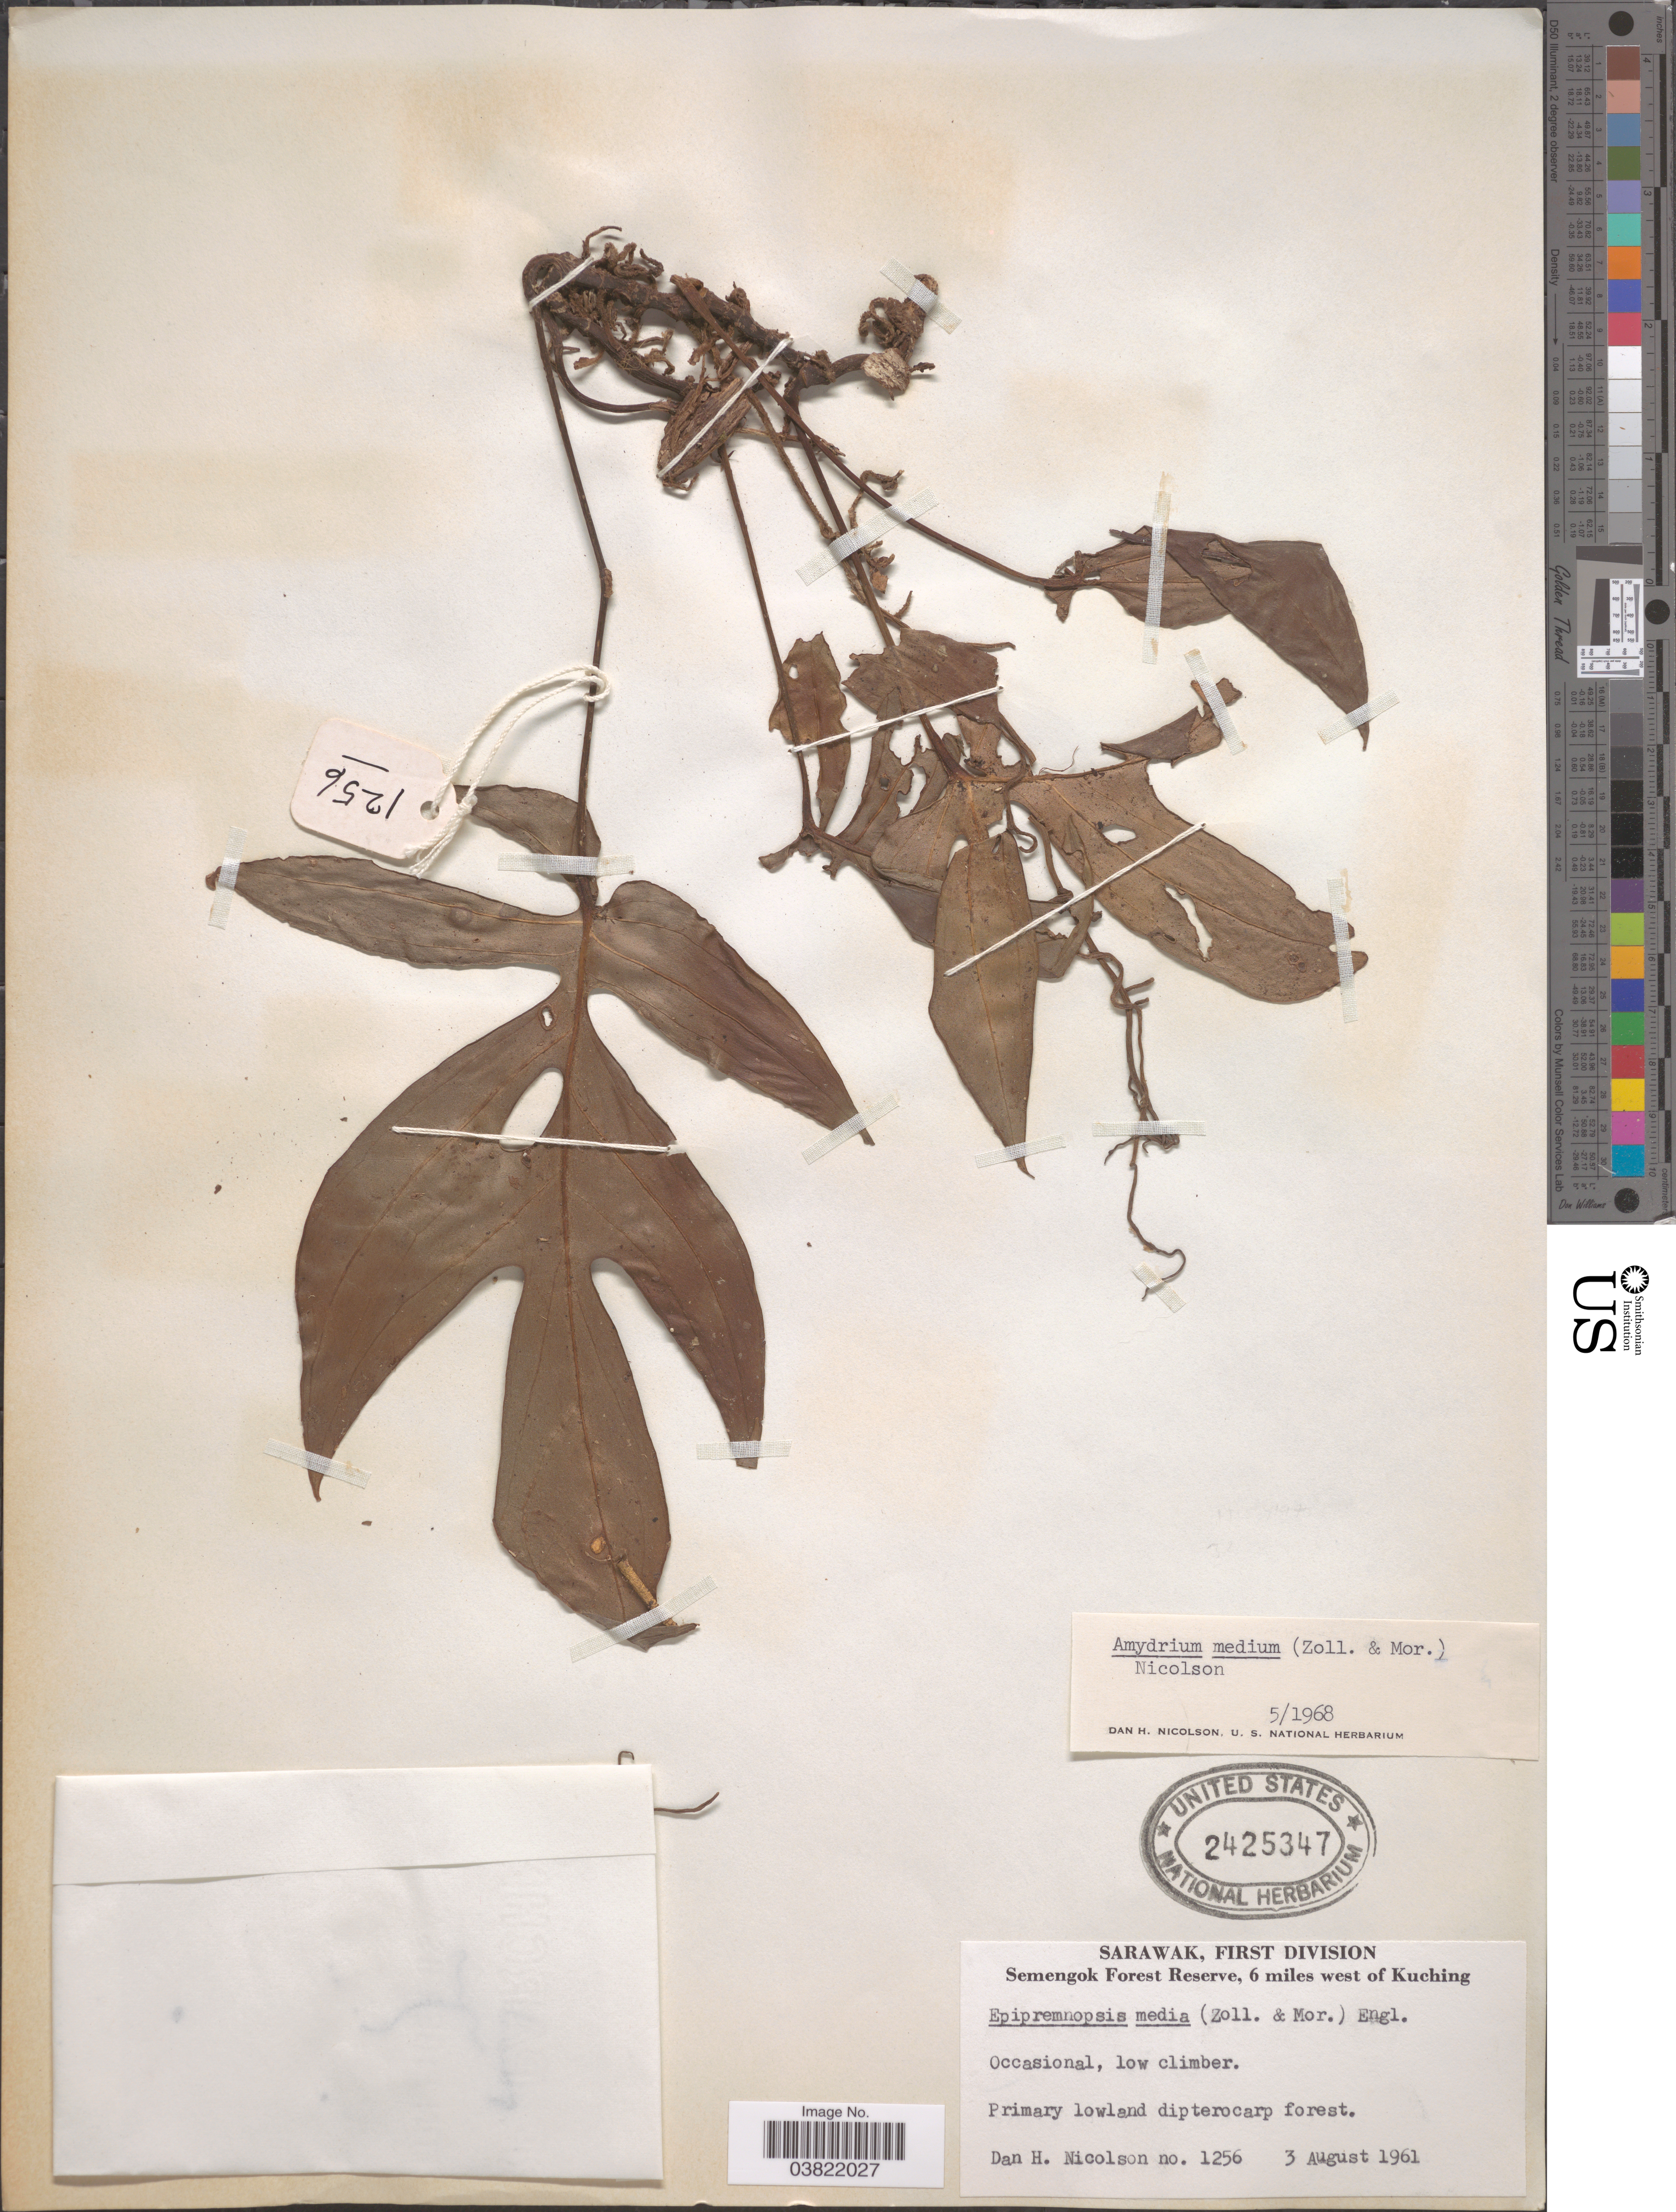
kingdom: Plantae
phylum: Tracheophyta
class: Liliopsida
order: Alismatales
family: Araceae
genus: Amydrium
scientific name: Amydrium medium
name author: (Zoll. & Moritzi) Nicolson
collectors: D. H. Nicolson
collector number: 1256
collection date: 1961-08-03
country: Malaysia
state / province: Sarawak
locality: First Division, Semengok Forest Reserve, 6 miles west of Kuching.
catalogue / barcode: US 2425347